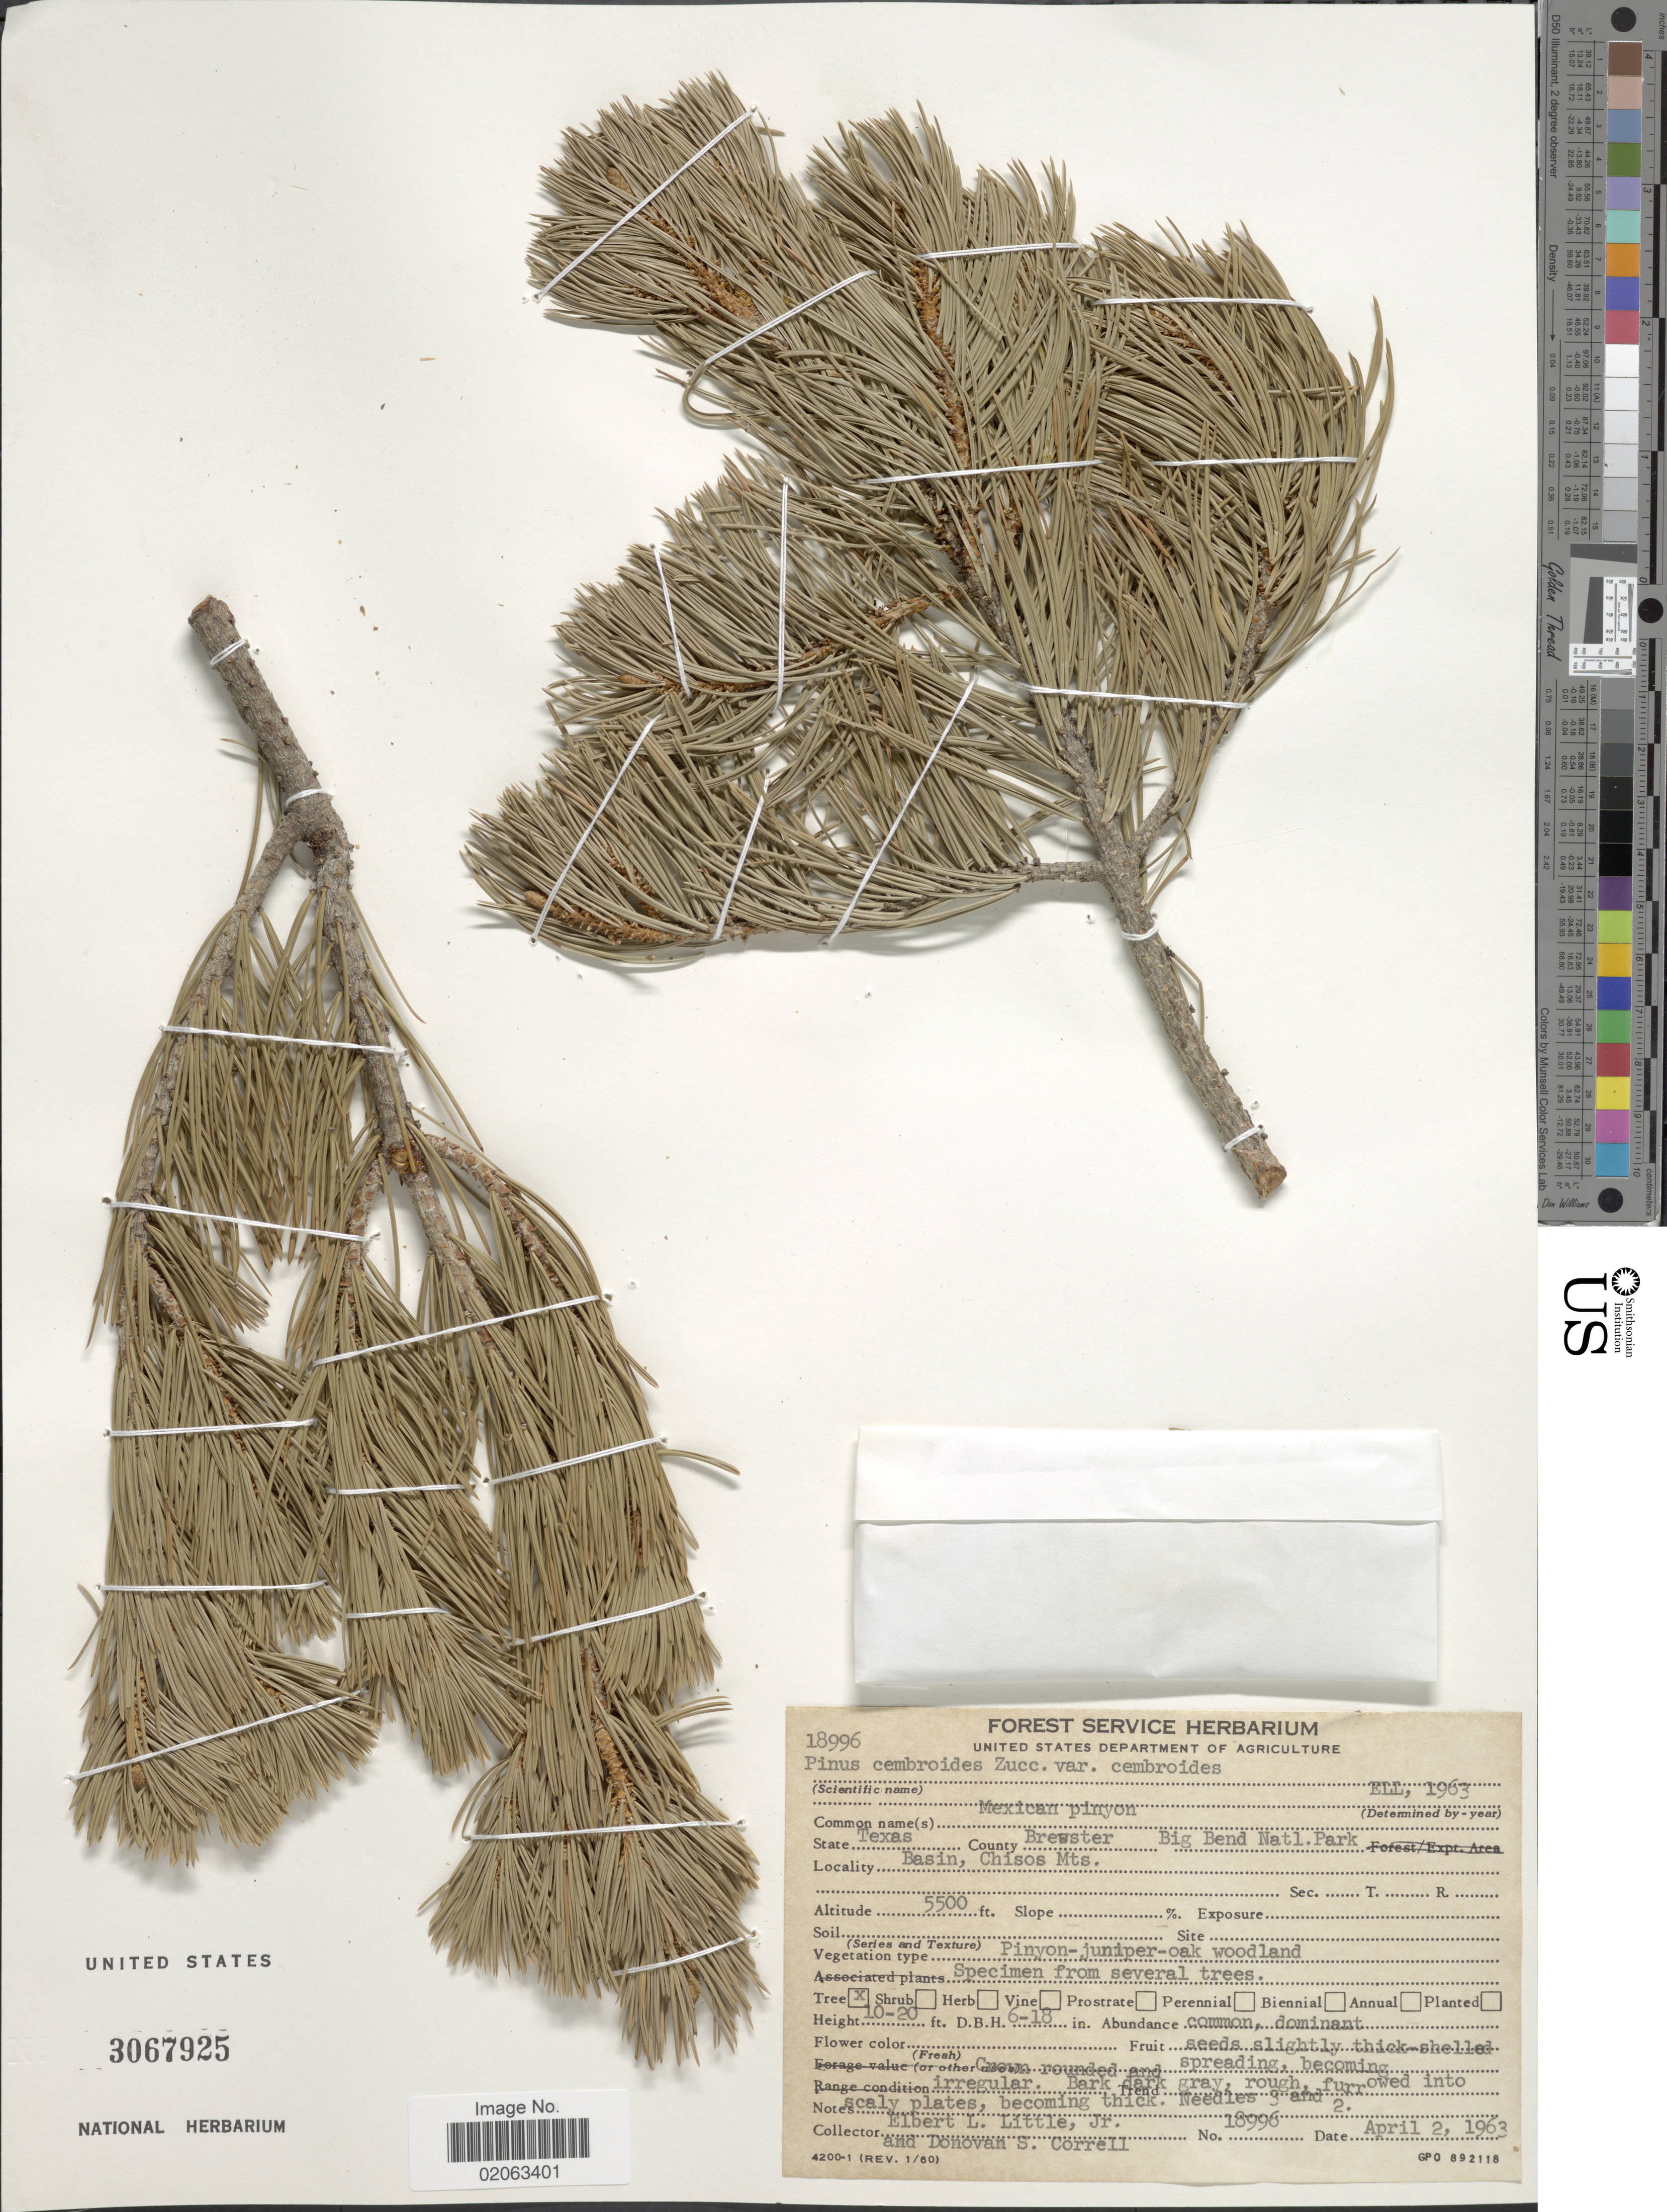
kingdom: Plantae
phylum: Tracheophyta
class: Pinopsida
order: Pinales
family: Pinaceae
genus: Pinus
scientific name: Pinus cembroides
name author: Zucc.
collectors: E. L. Little & D. S. Correll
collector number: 18996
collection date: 1963-04-02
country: United States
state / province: Texas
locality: State Texas, County Brewster Big Bend Natl. Park. Basin , Chisos Mts.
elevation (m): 1676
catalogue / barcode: US 3067925